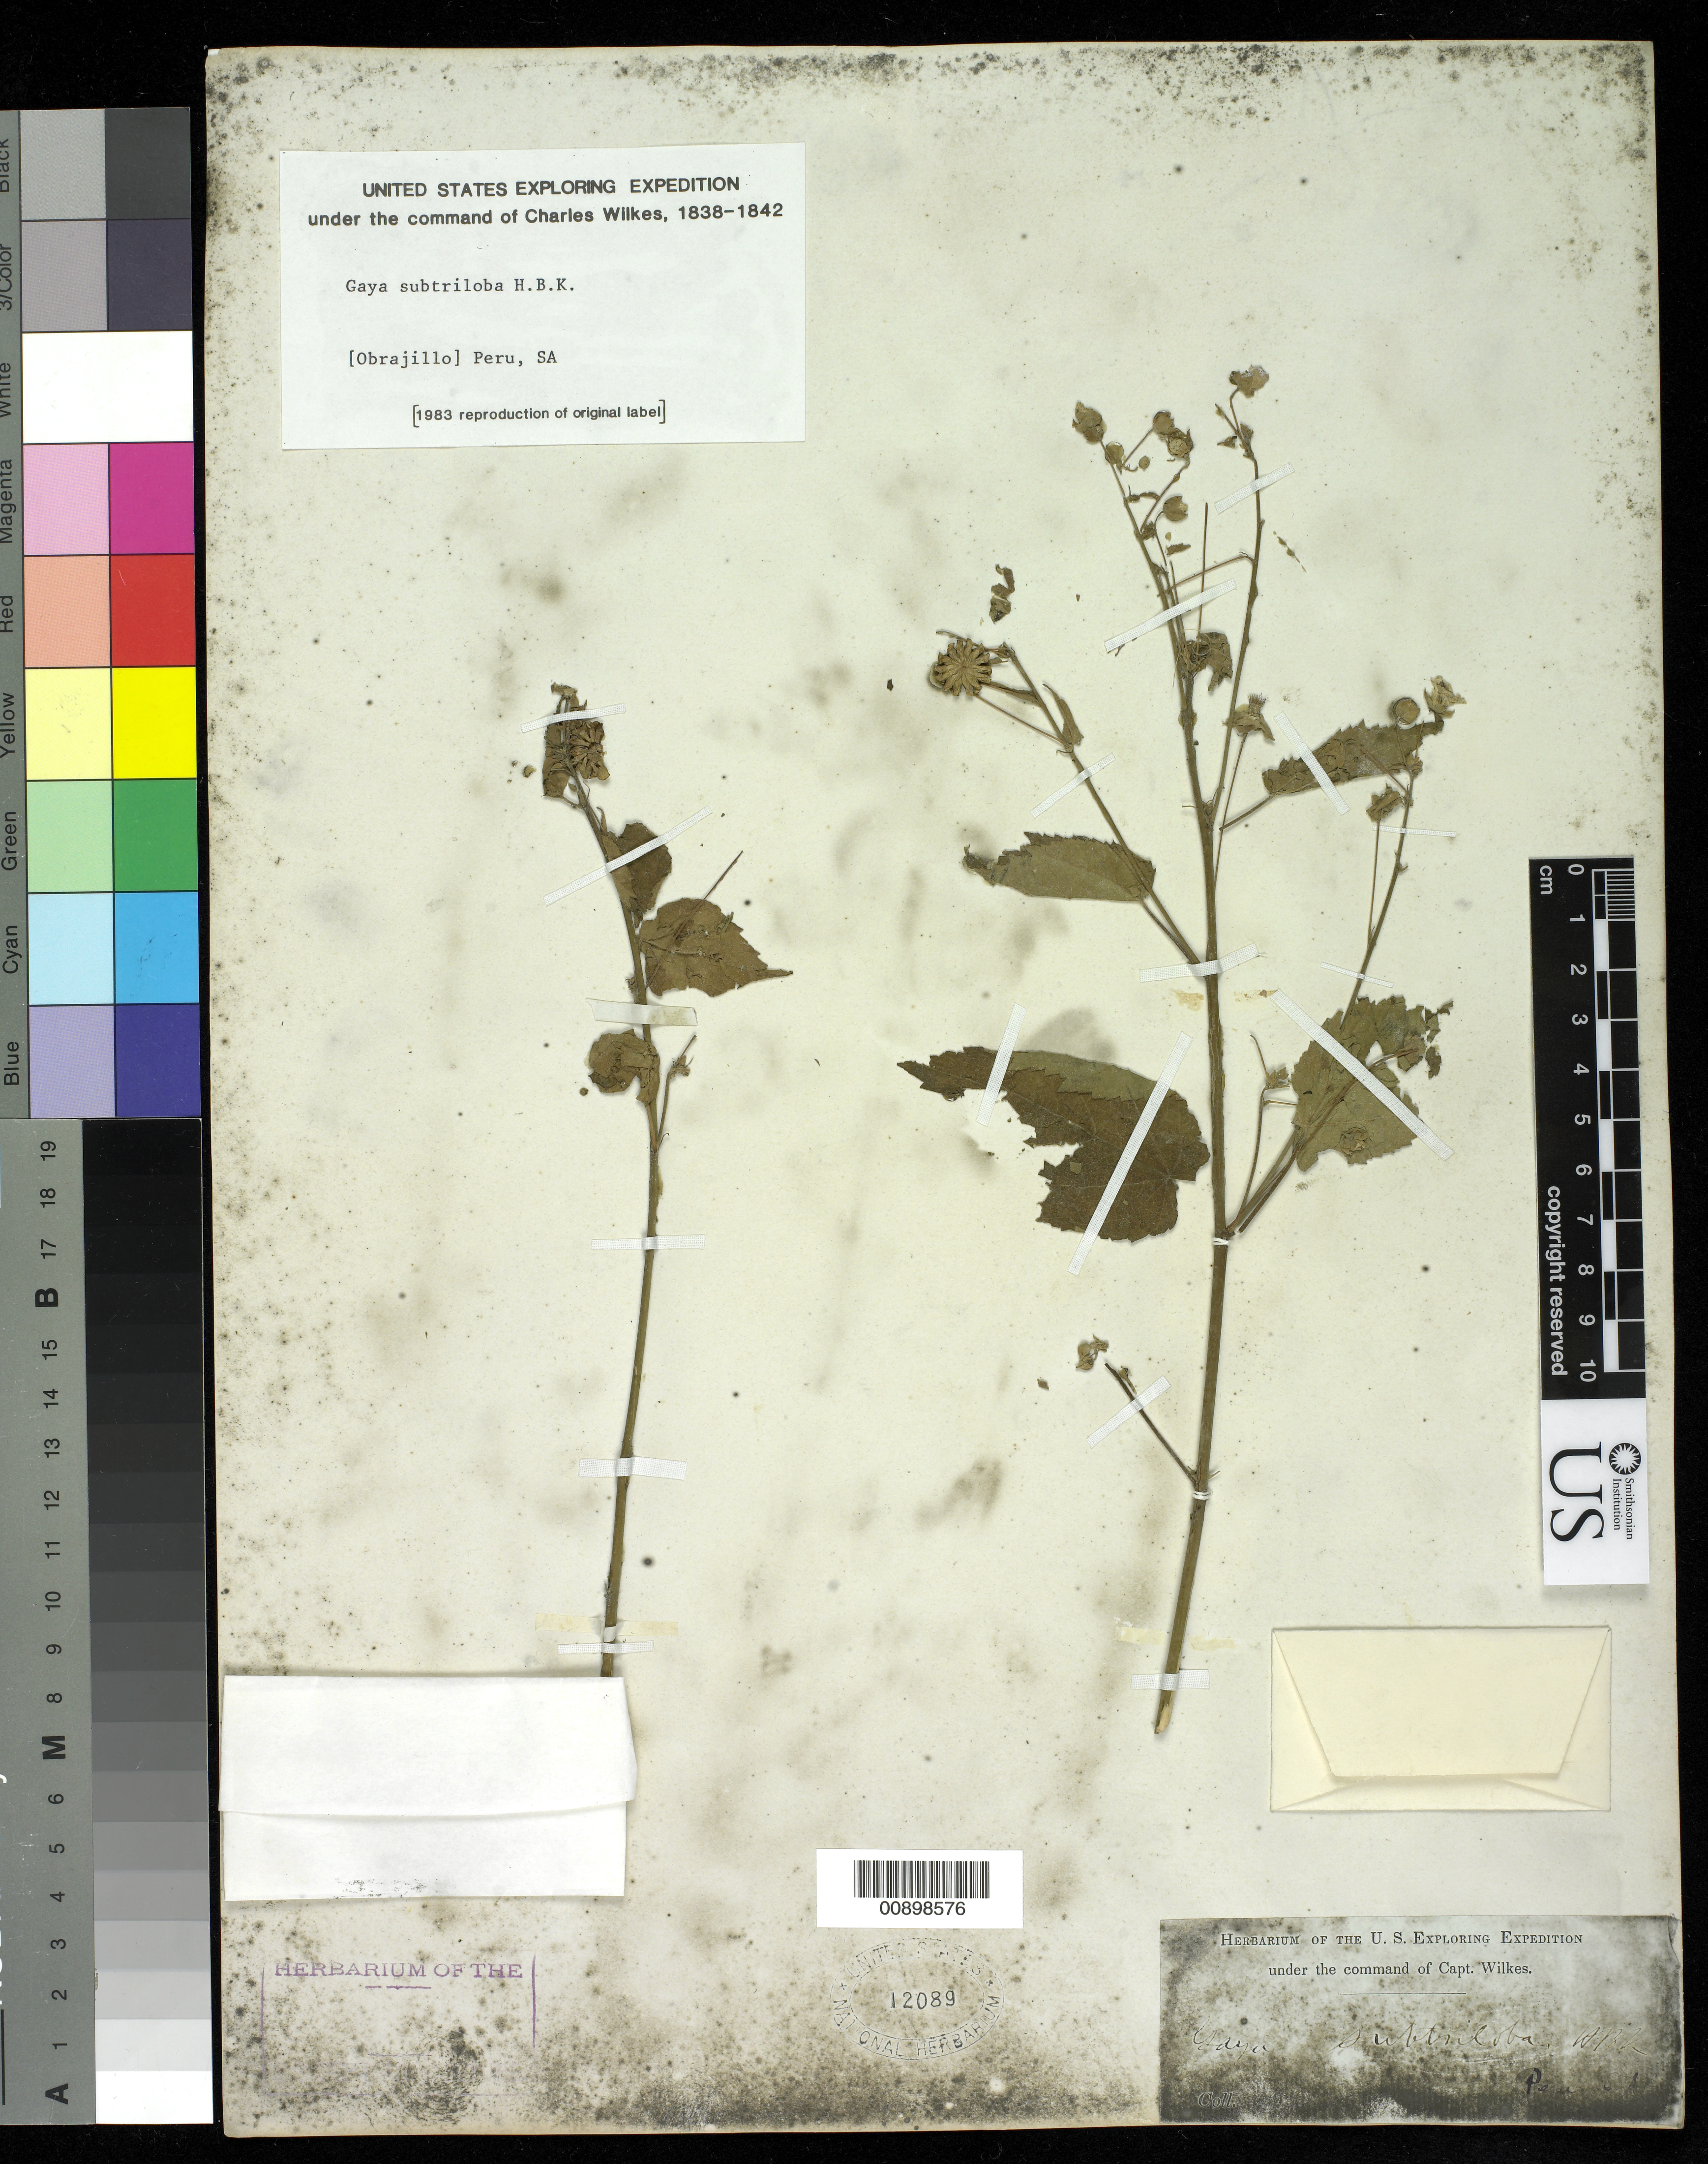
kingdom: Plantae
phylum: Tracheophyta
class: Magnoliopsida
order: Malvales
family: Malvaceae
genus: Gaya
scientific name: Gaya subtriloba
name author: Kunth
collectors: Wilkes Explor. Exped.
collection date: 1838/1842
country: Peru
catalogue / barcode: US 12089